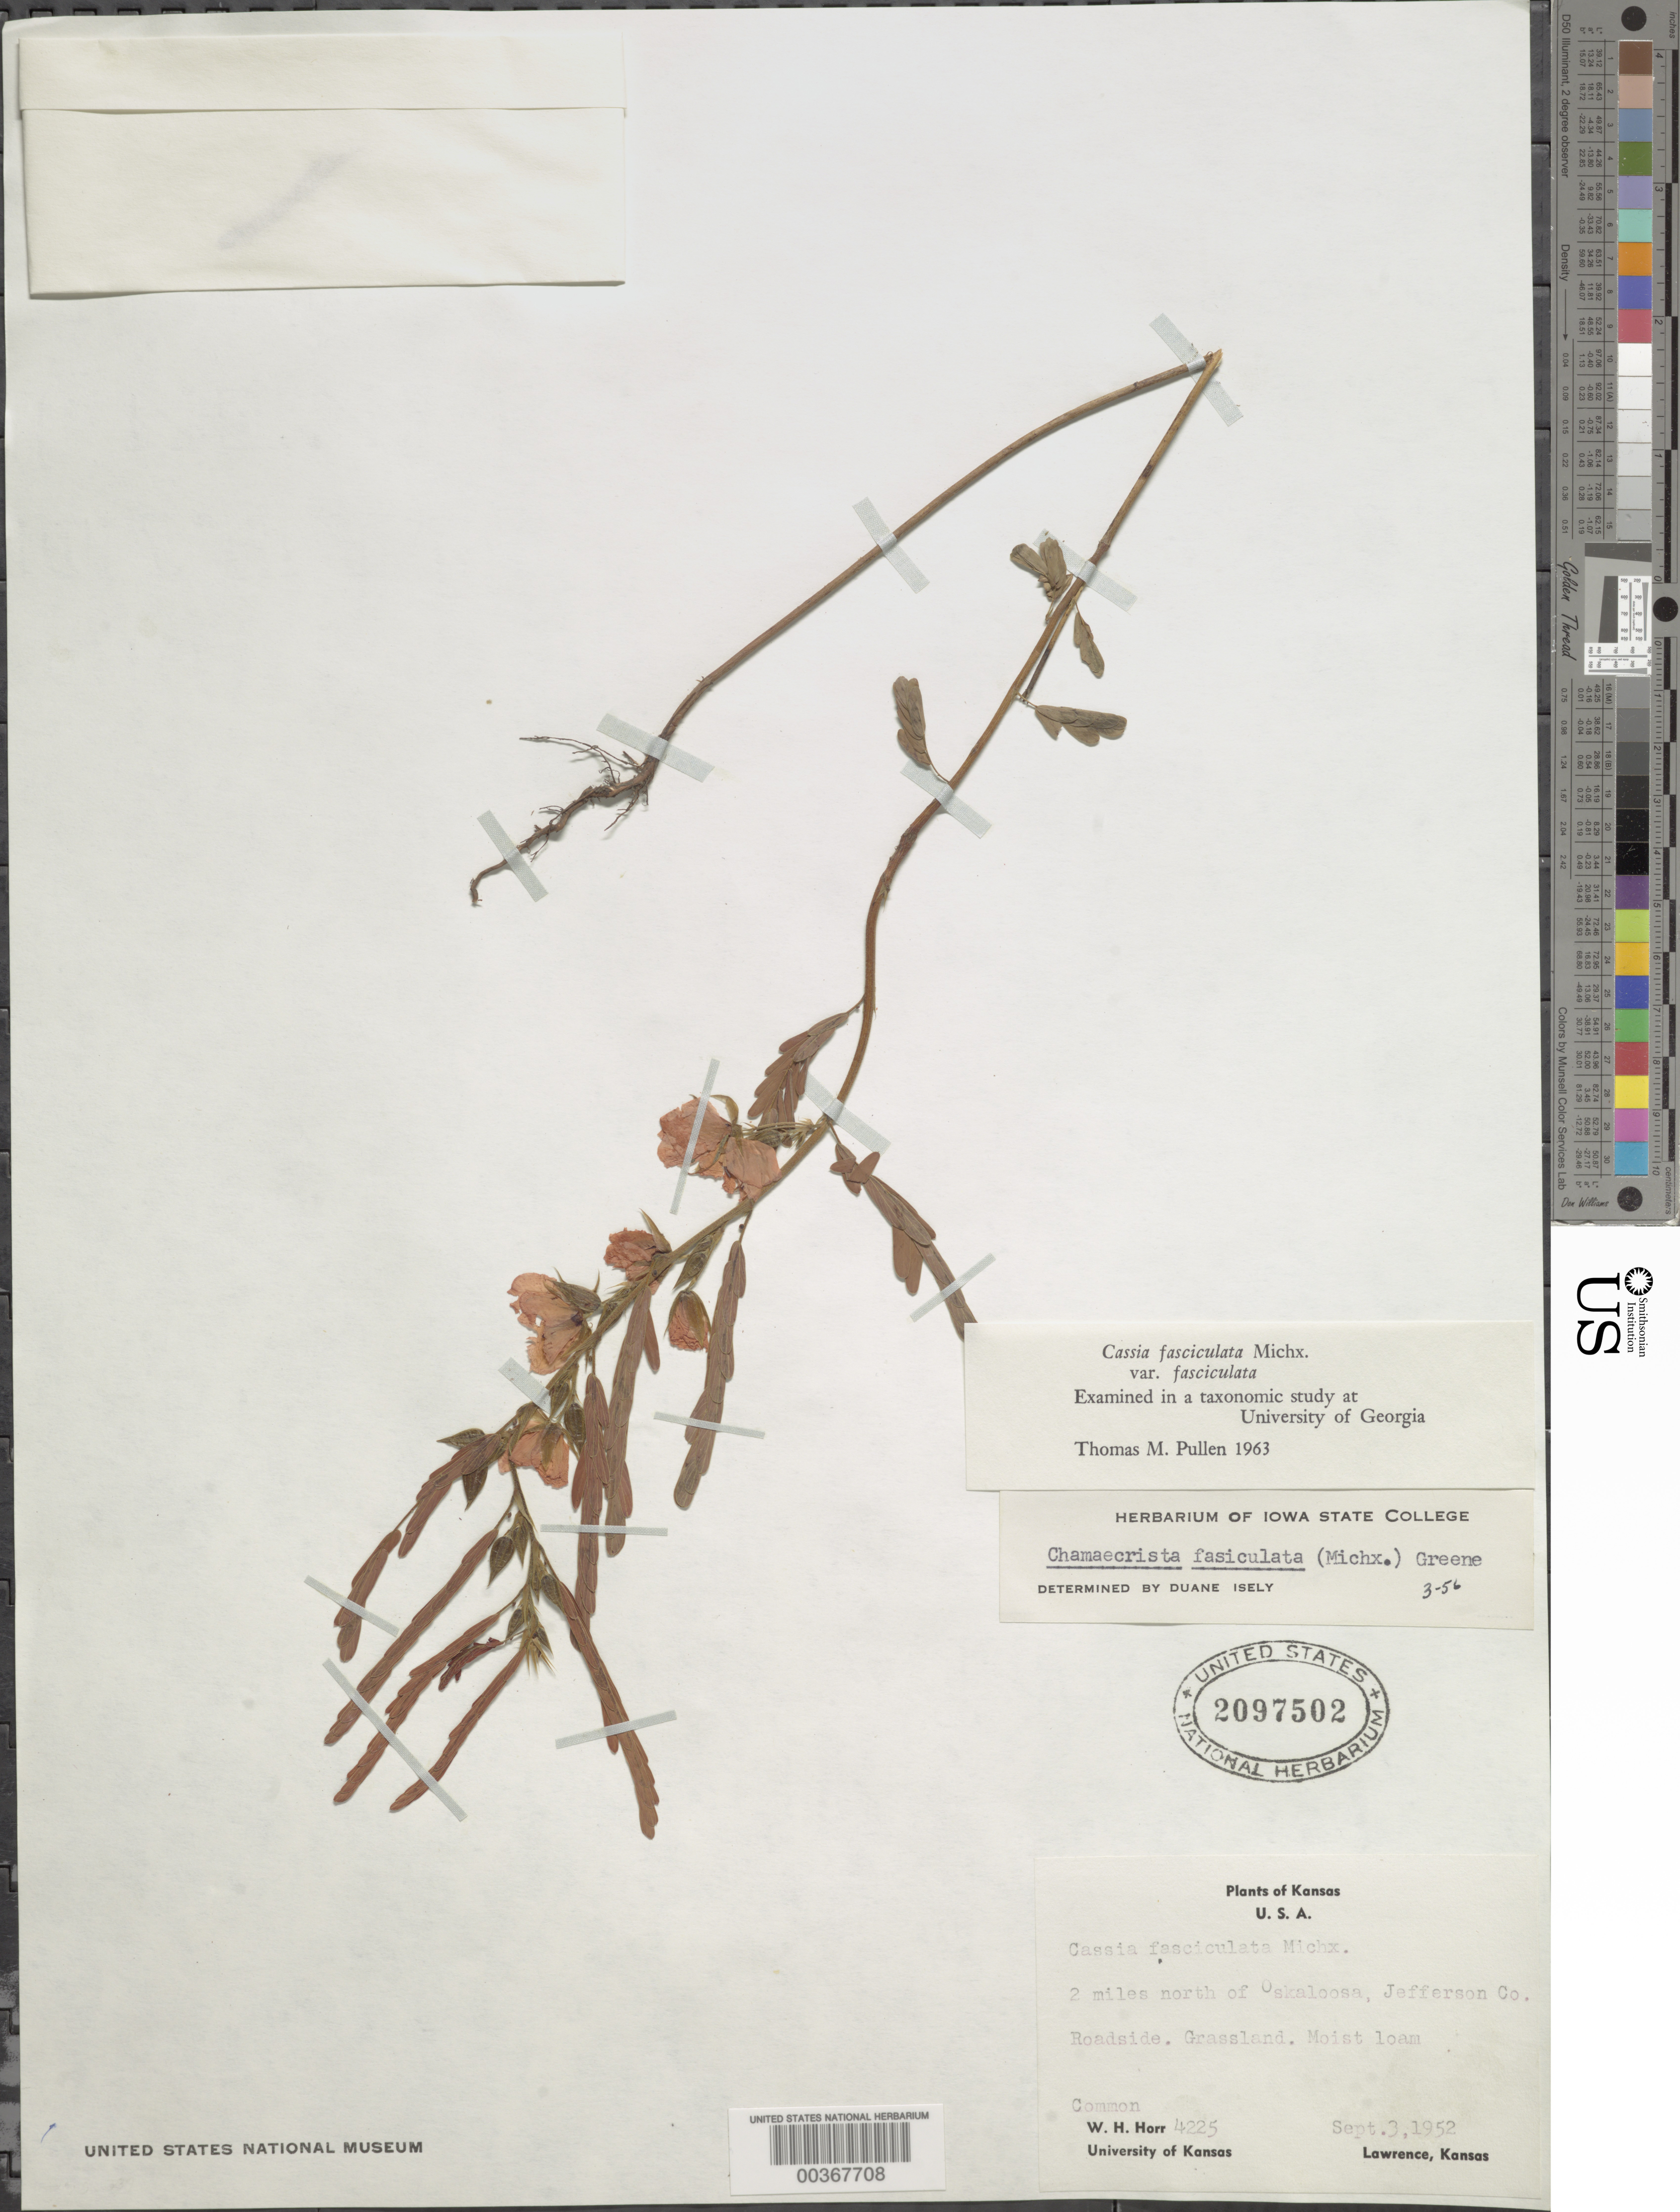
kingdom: Plantae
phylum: Tracheophyta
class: Magnoliopsida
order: Fabales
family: Fabaceae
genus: Chamaecrista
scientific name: Chamaecrista fasciculata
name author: (Michx.) Greene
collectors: W. H. Horr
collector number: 4225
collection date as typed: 03 Sep 1952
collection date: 1952-09-03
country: United States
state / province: Iowa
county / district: Jefferson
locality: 2 mi n of oskaloosa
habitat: Roadside, grassland, moist loam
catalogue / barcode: US 2097502